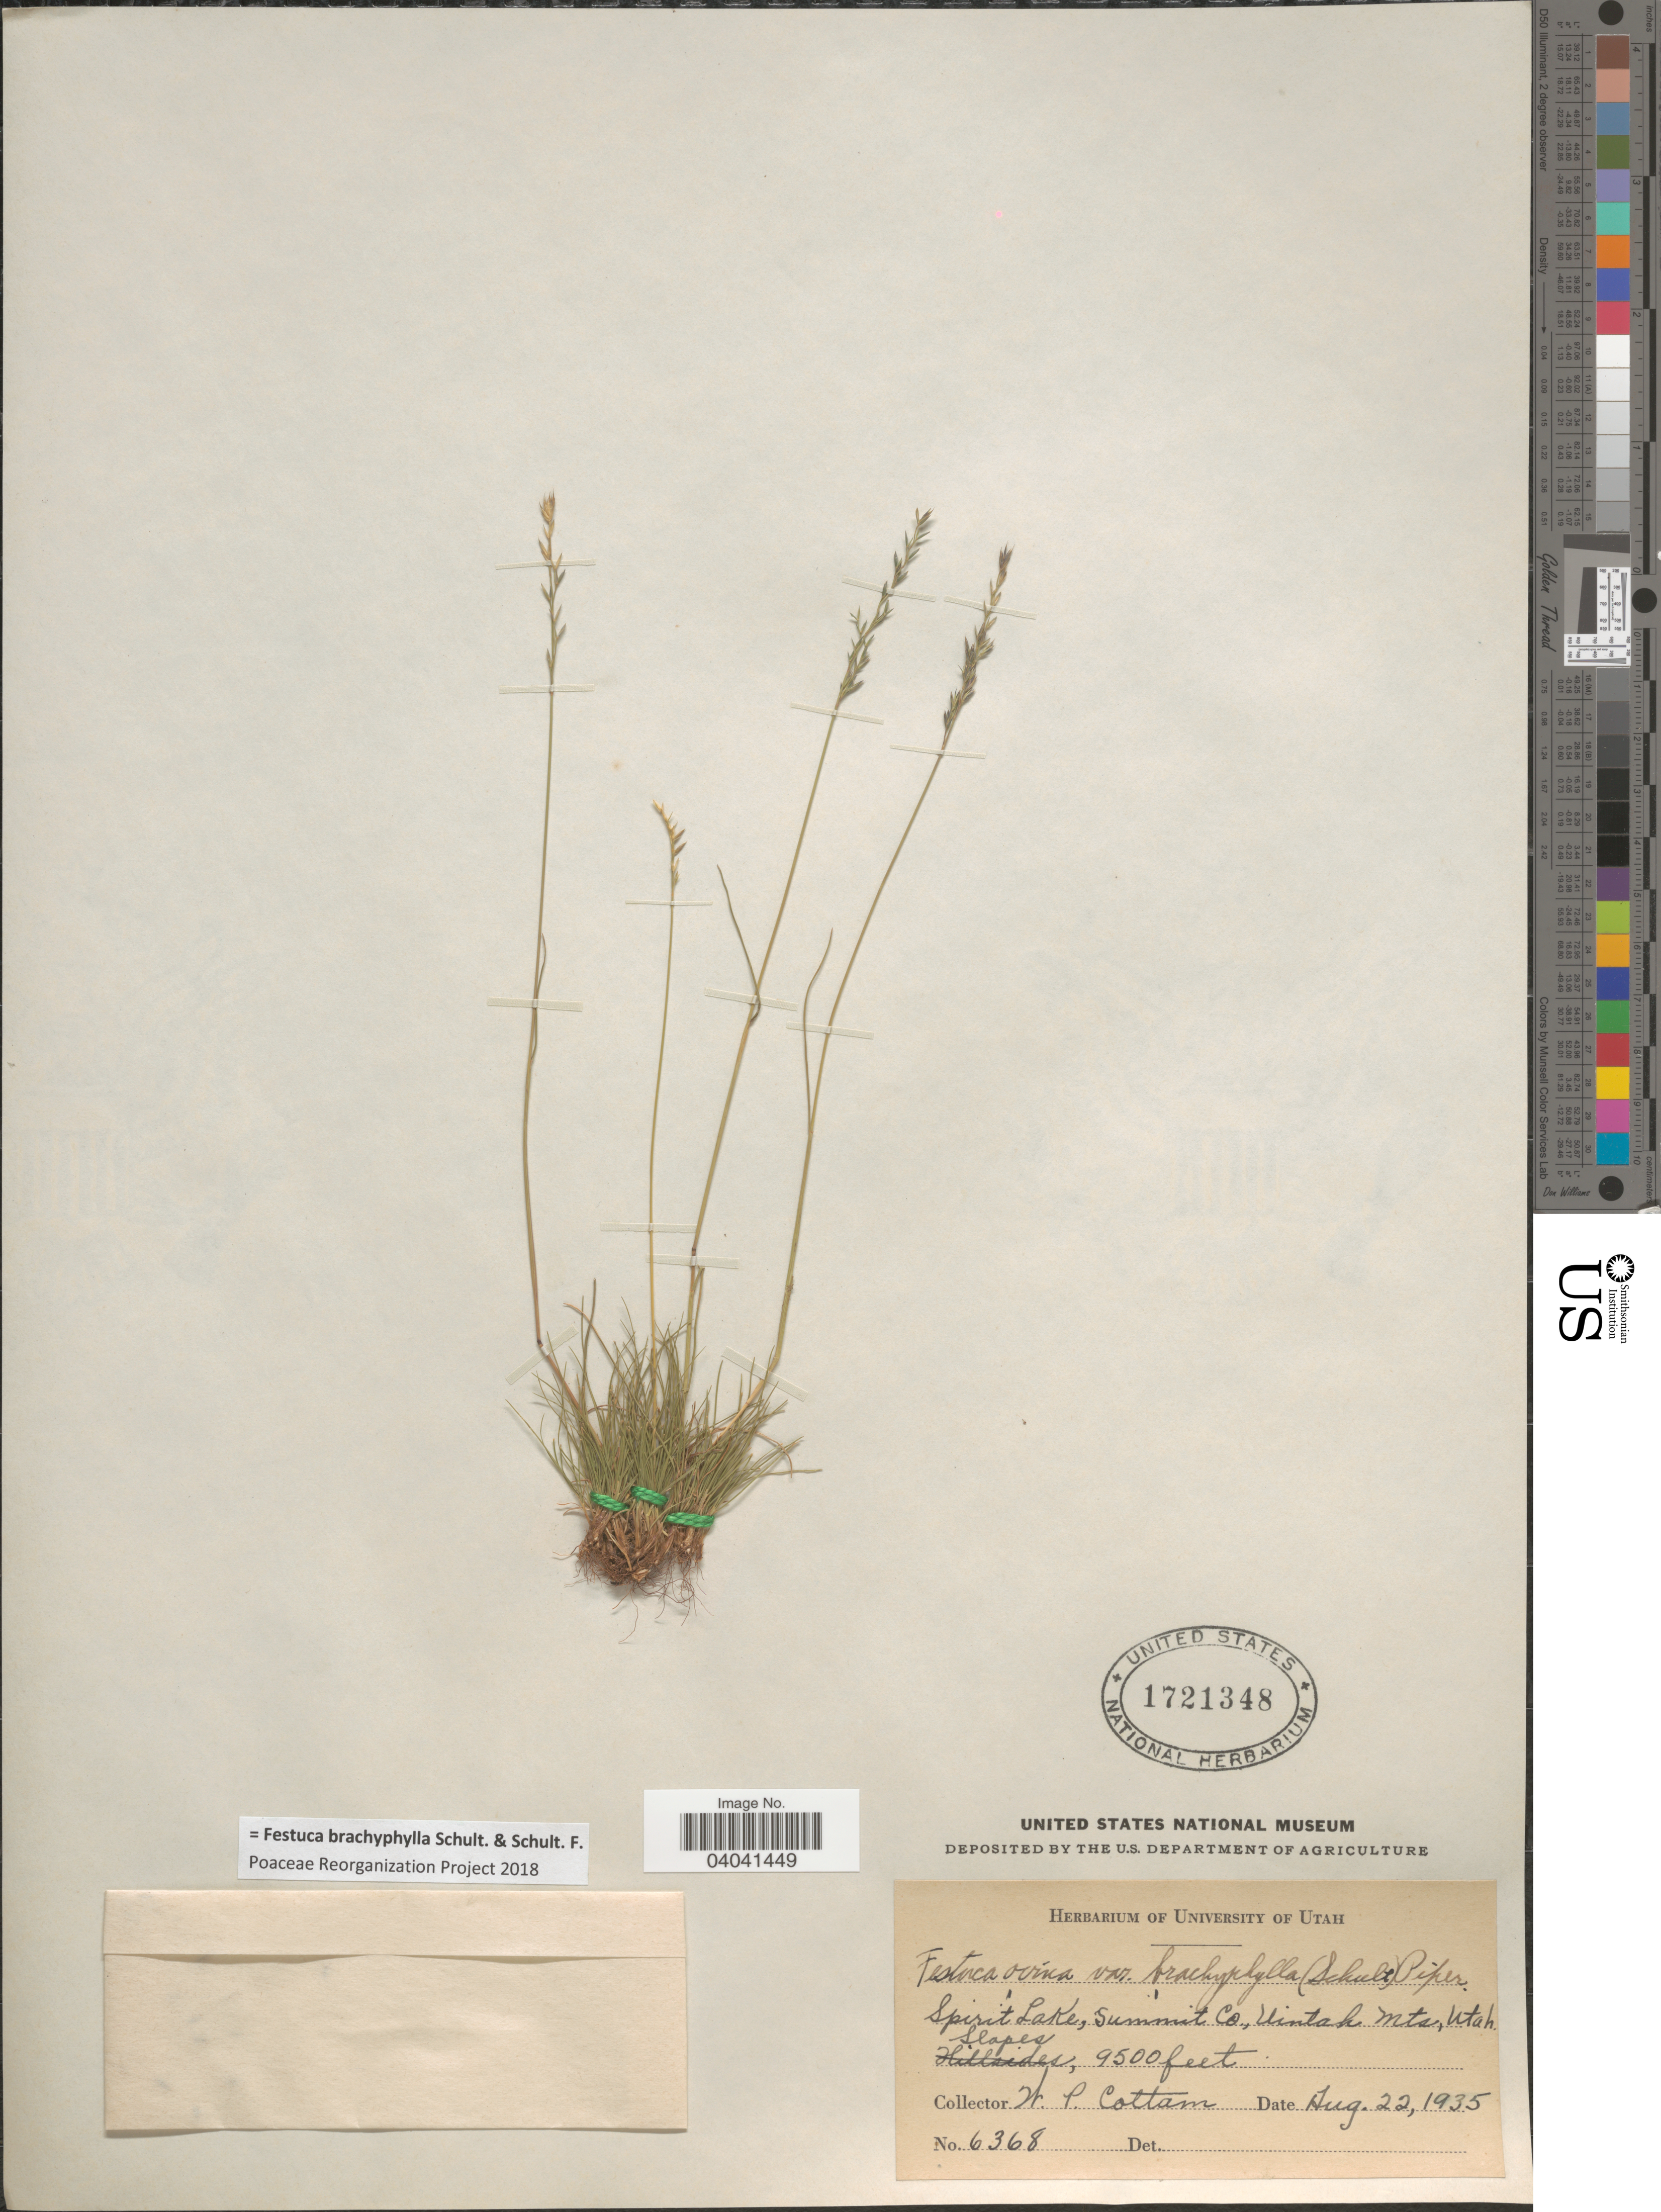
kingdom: Plantae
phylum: Tracheophyta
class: Liliopsida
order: Poales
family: Poaceae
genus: Festuca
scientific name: Festuca brachyphylla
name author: Schult. & Schult. f.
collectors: W. Cottam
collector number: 6368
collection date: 1935-08-22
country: United States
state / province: Utah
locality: Spirit Lake, Summit Co., Uintah Mts.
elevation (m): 2896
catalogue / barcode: US 1721348